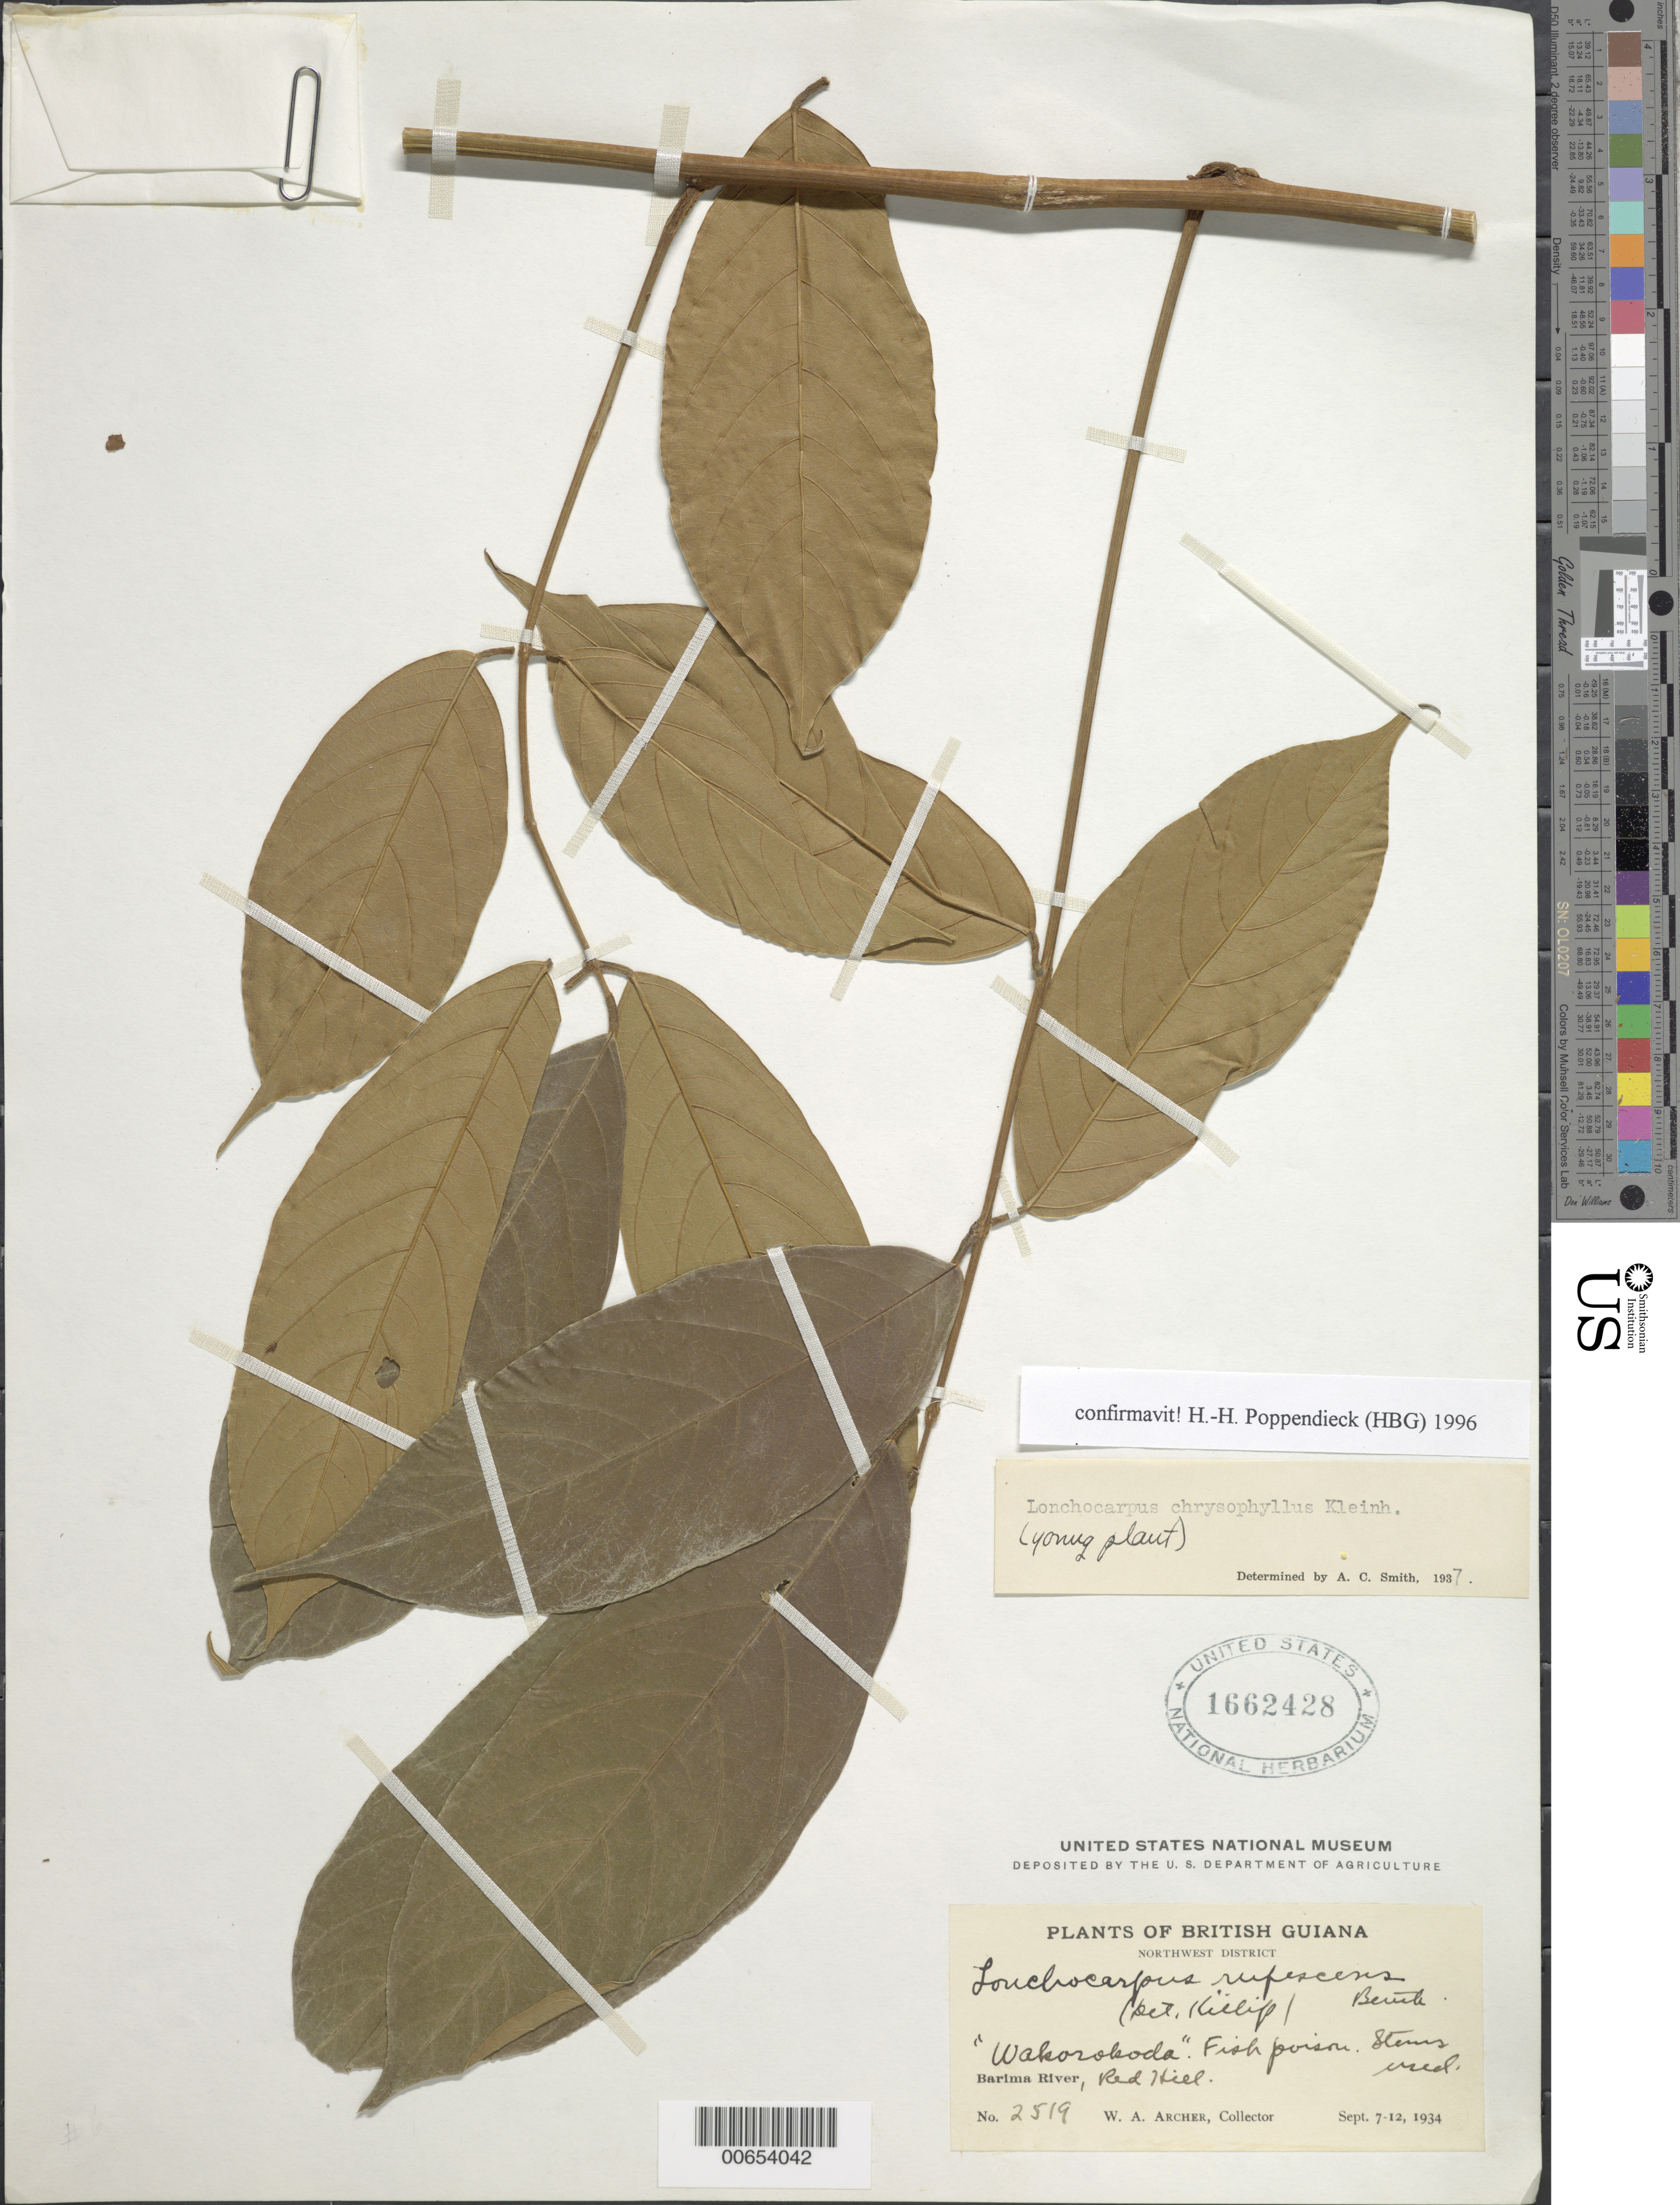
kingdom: Plantae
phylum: Tracheophyta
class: Magnoliopsida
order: Fabales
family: Fabaceae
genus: Lonchocarpus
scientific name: Lonchocarpus chrysophyllus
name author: Kleinhoonte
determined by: Poppendieck, H.-H., (HBG), Institut fur Allgemeine Botanik und Botanischer Garten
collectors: W. A. Archer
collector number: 2519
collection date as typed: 7-Sep-34 to 12-Sep-34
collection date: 1934-09-07/1934-09-12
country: Guyana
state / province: Barima-Waini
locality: Barima R., Red Hill, NW Dist.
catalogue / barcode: US 1662428